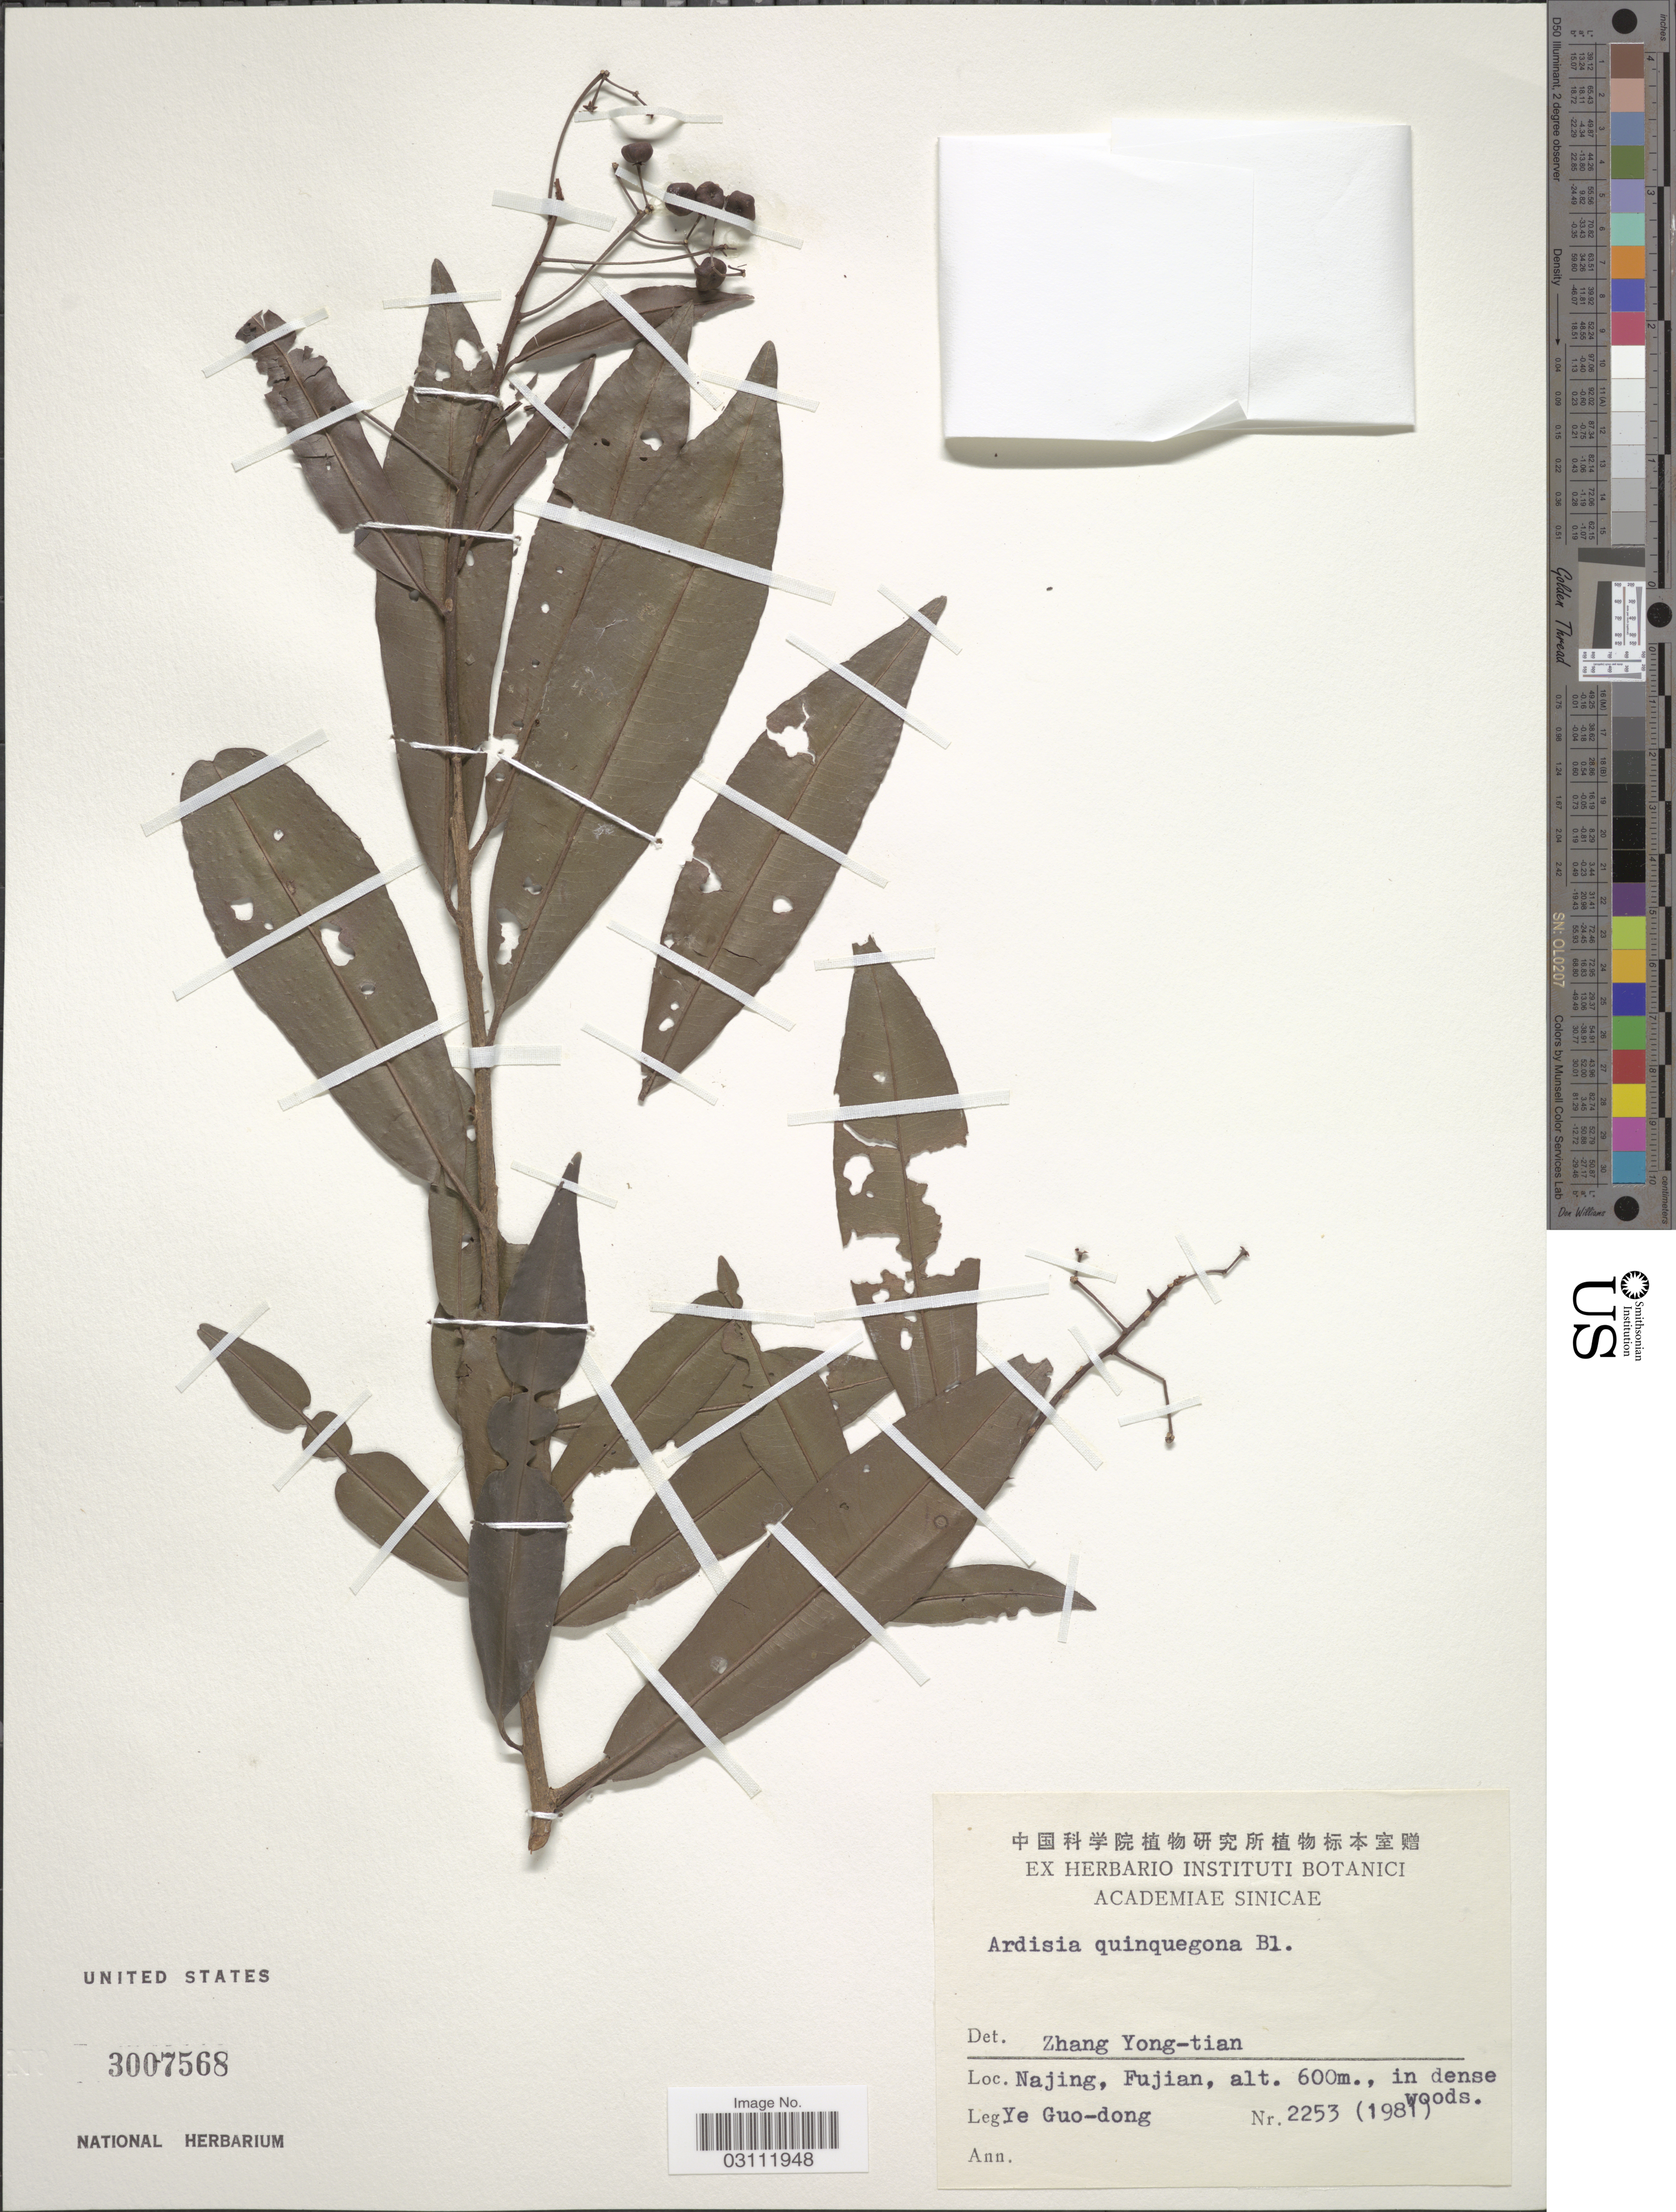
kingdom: Plantae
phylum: Tracheophyta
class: Magnoliopsida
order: Ericales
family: Primulaceae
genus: Ardisia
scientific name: Ardisia quinquegona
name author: Blume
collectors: Y. Guo-dong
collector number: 2253(1981)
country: China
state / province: Fujian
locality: Najing, Fujian.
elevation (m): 600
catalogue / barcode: US 3007568